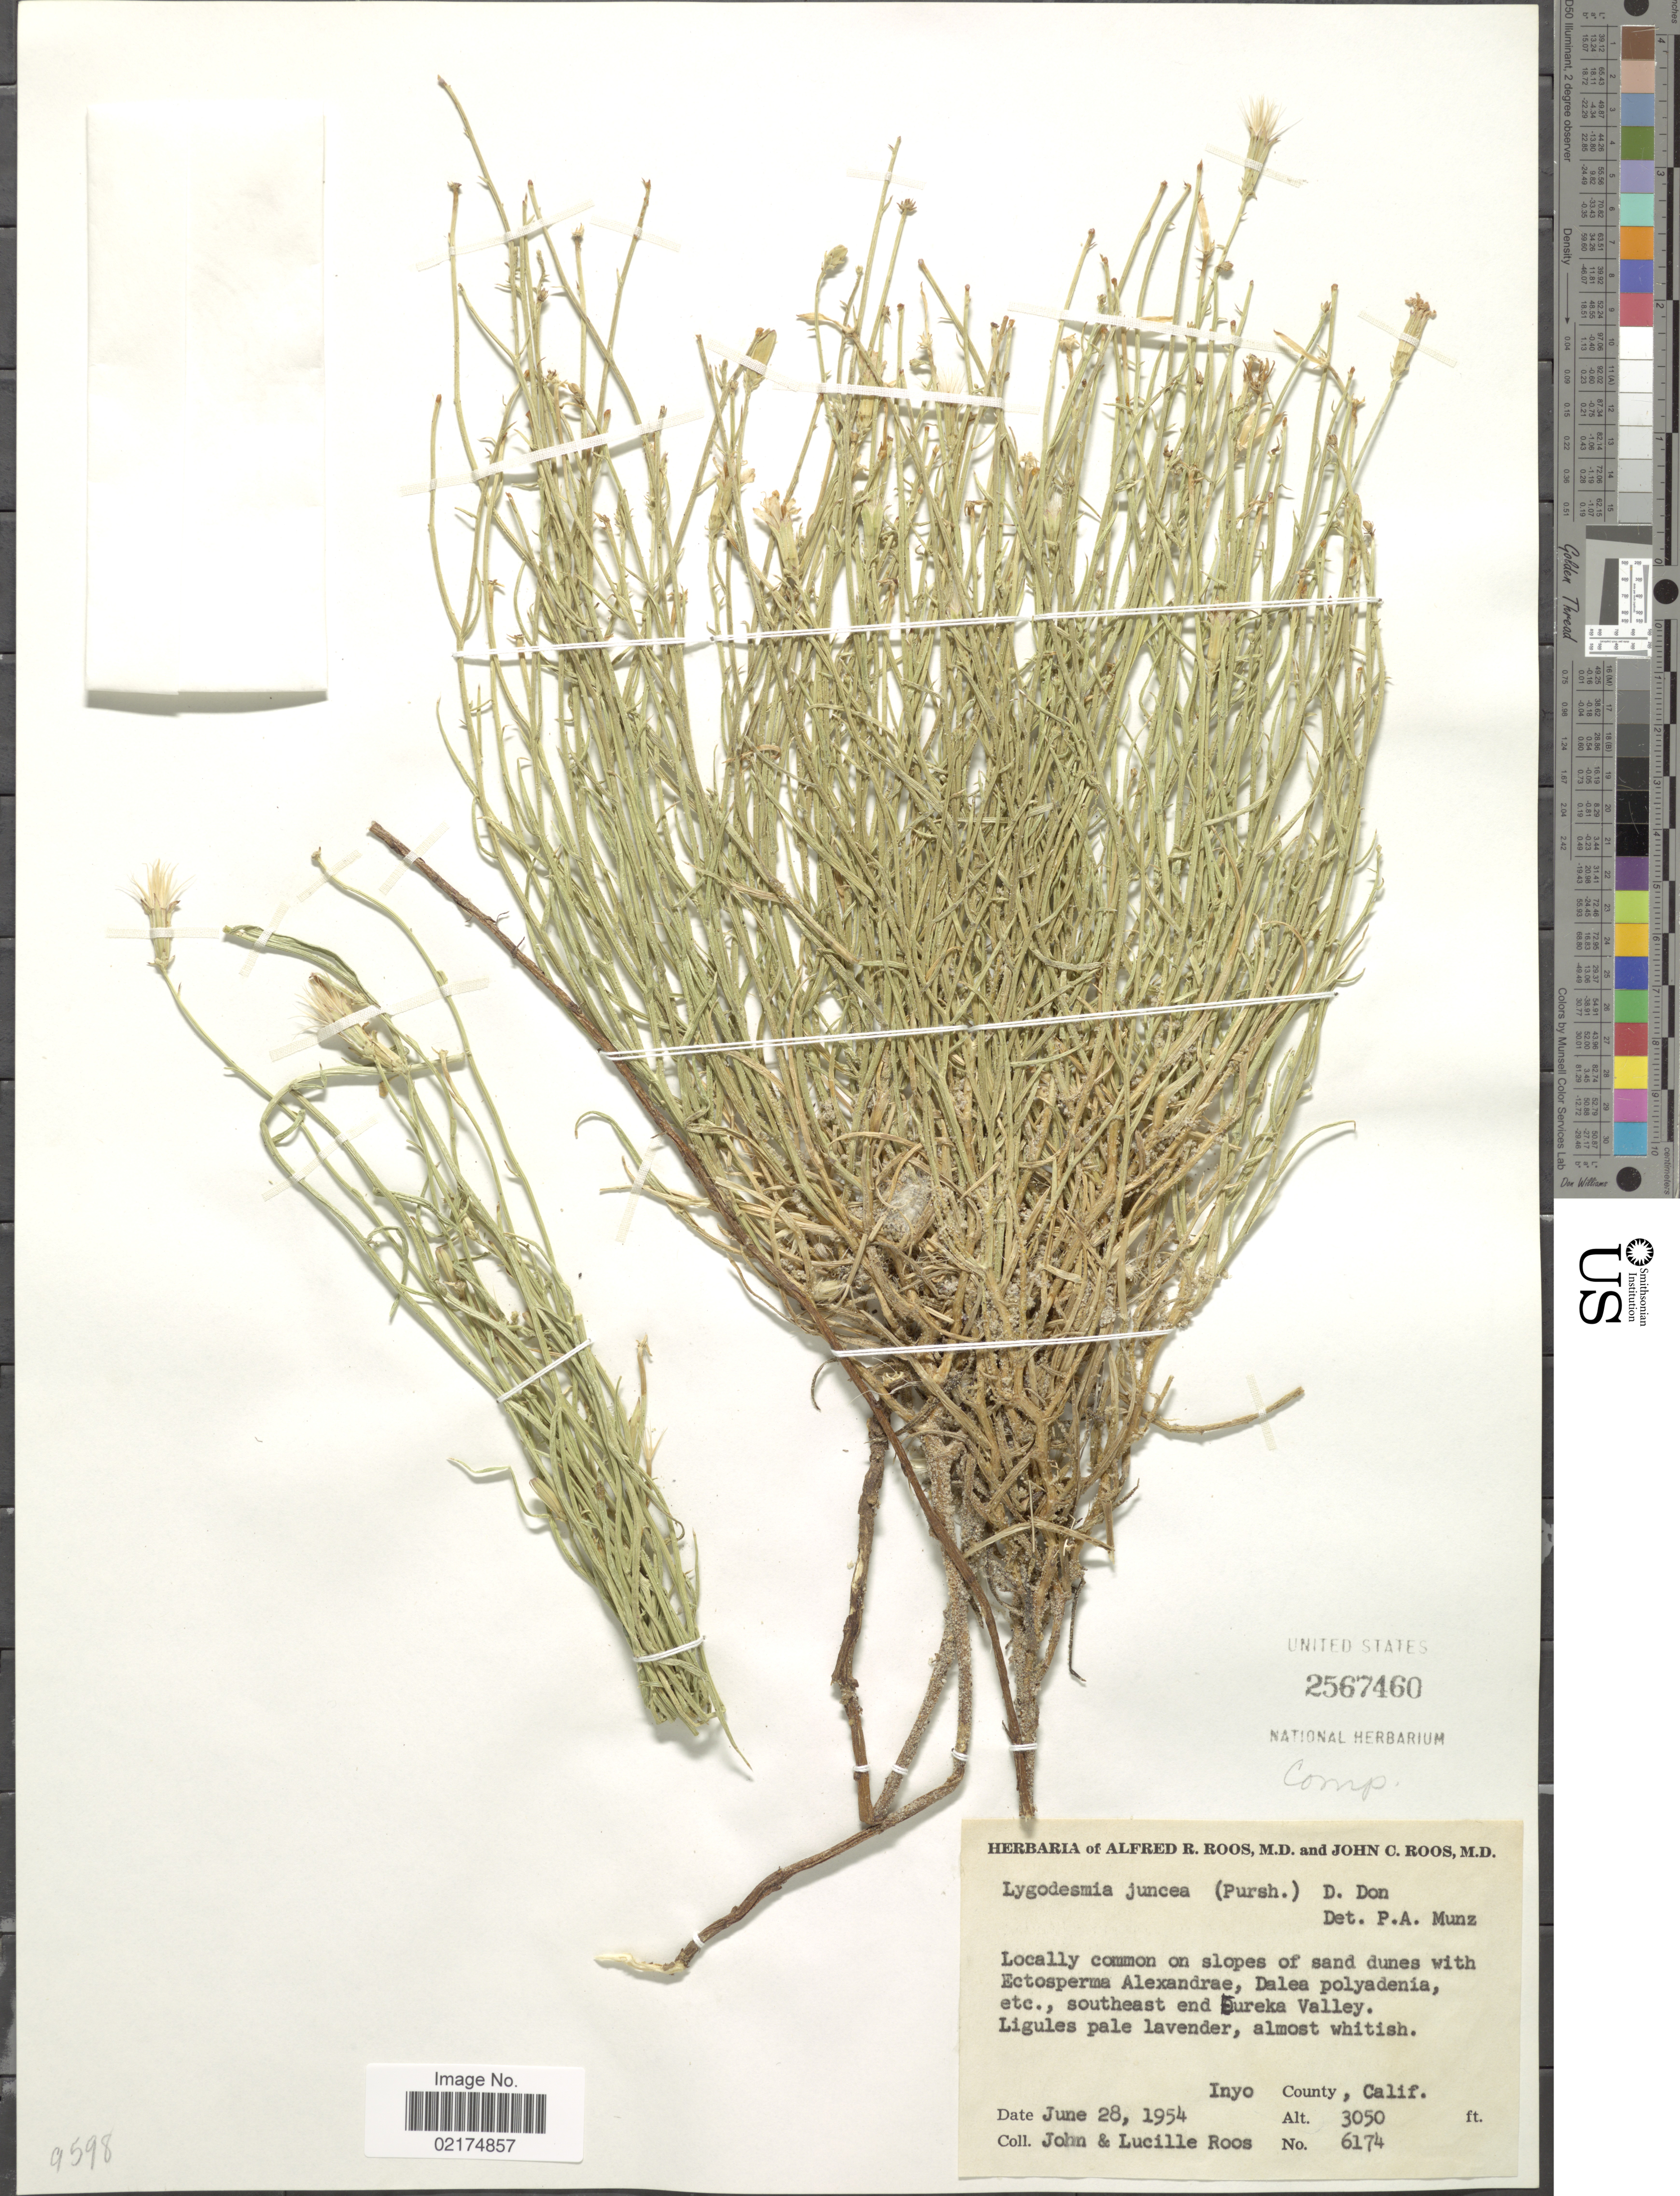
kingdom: Plantae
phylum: Tracheophyta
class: Magnoliopsida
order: Asterales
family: Asteraceae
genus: Lygodesmia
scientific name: Lygodesmia juncea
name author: D. Don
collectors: J. C. Roos & L. Roos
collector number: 6174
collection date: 1954-06-28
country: United States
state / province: California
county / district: Inyo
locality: Southeast end Eureka Valley, Inyo County, Calif.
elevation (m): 930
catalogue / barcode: US 2567460